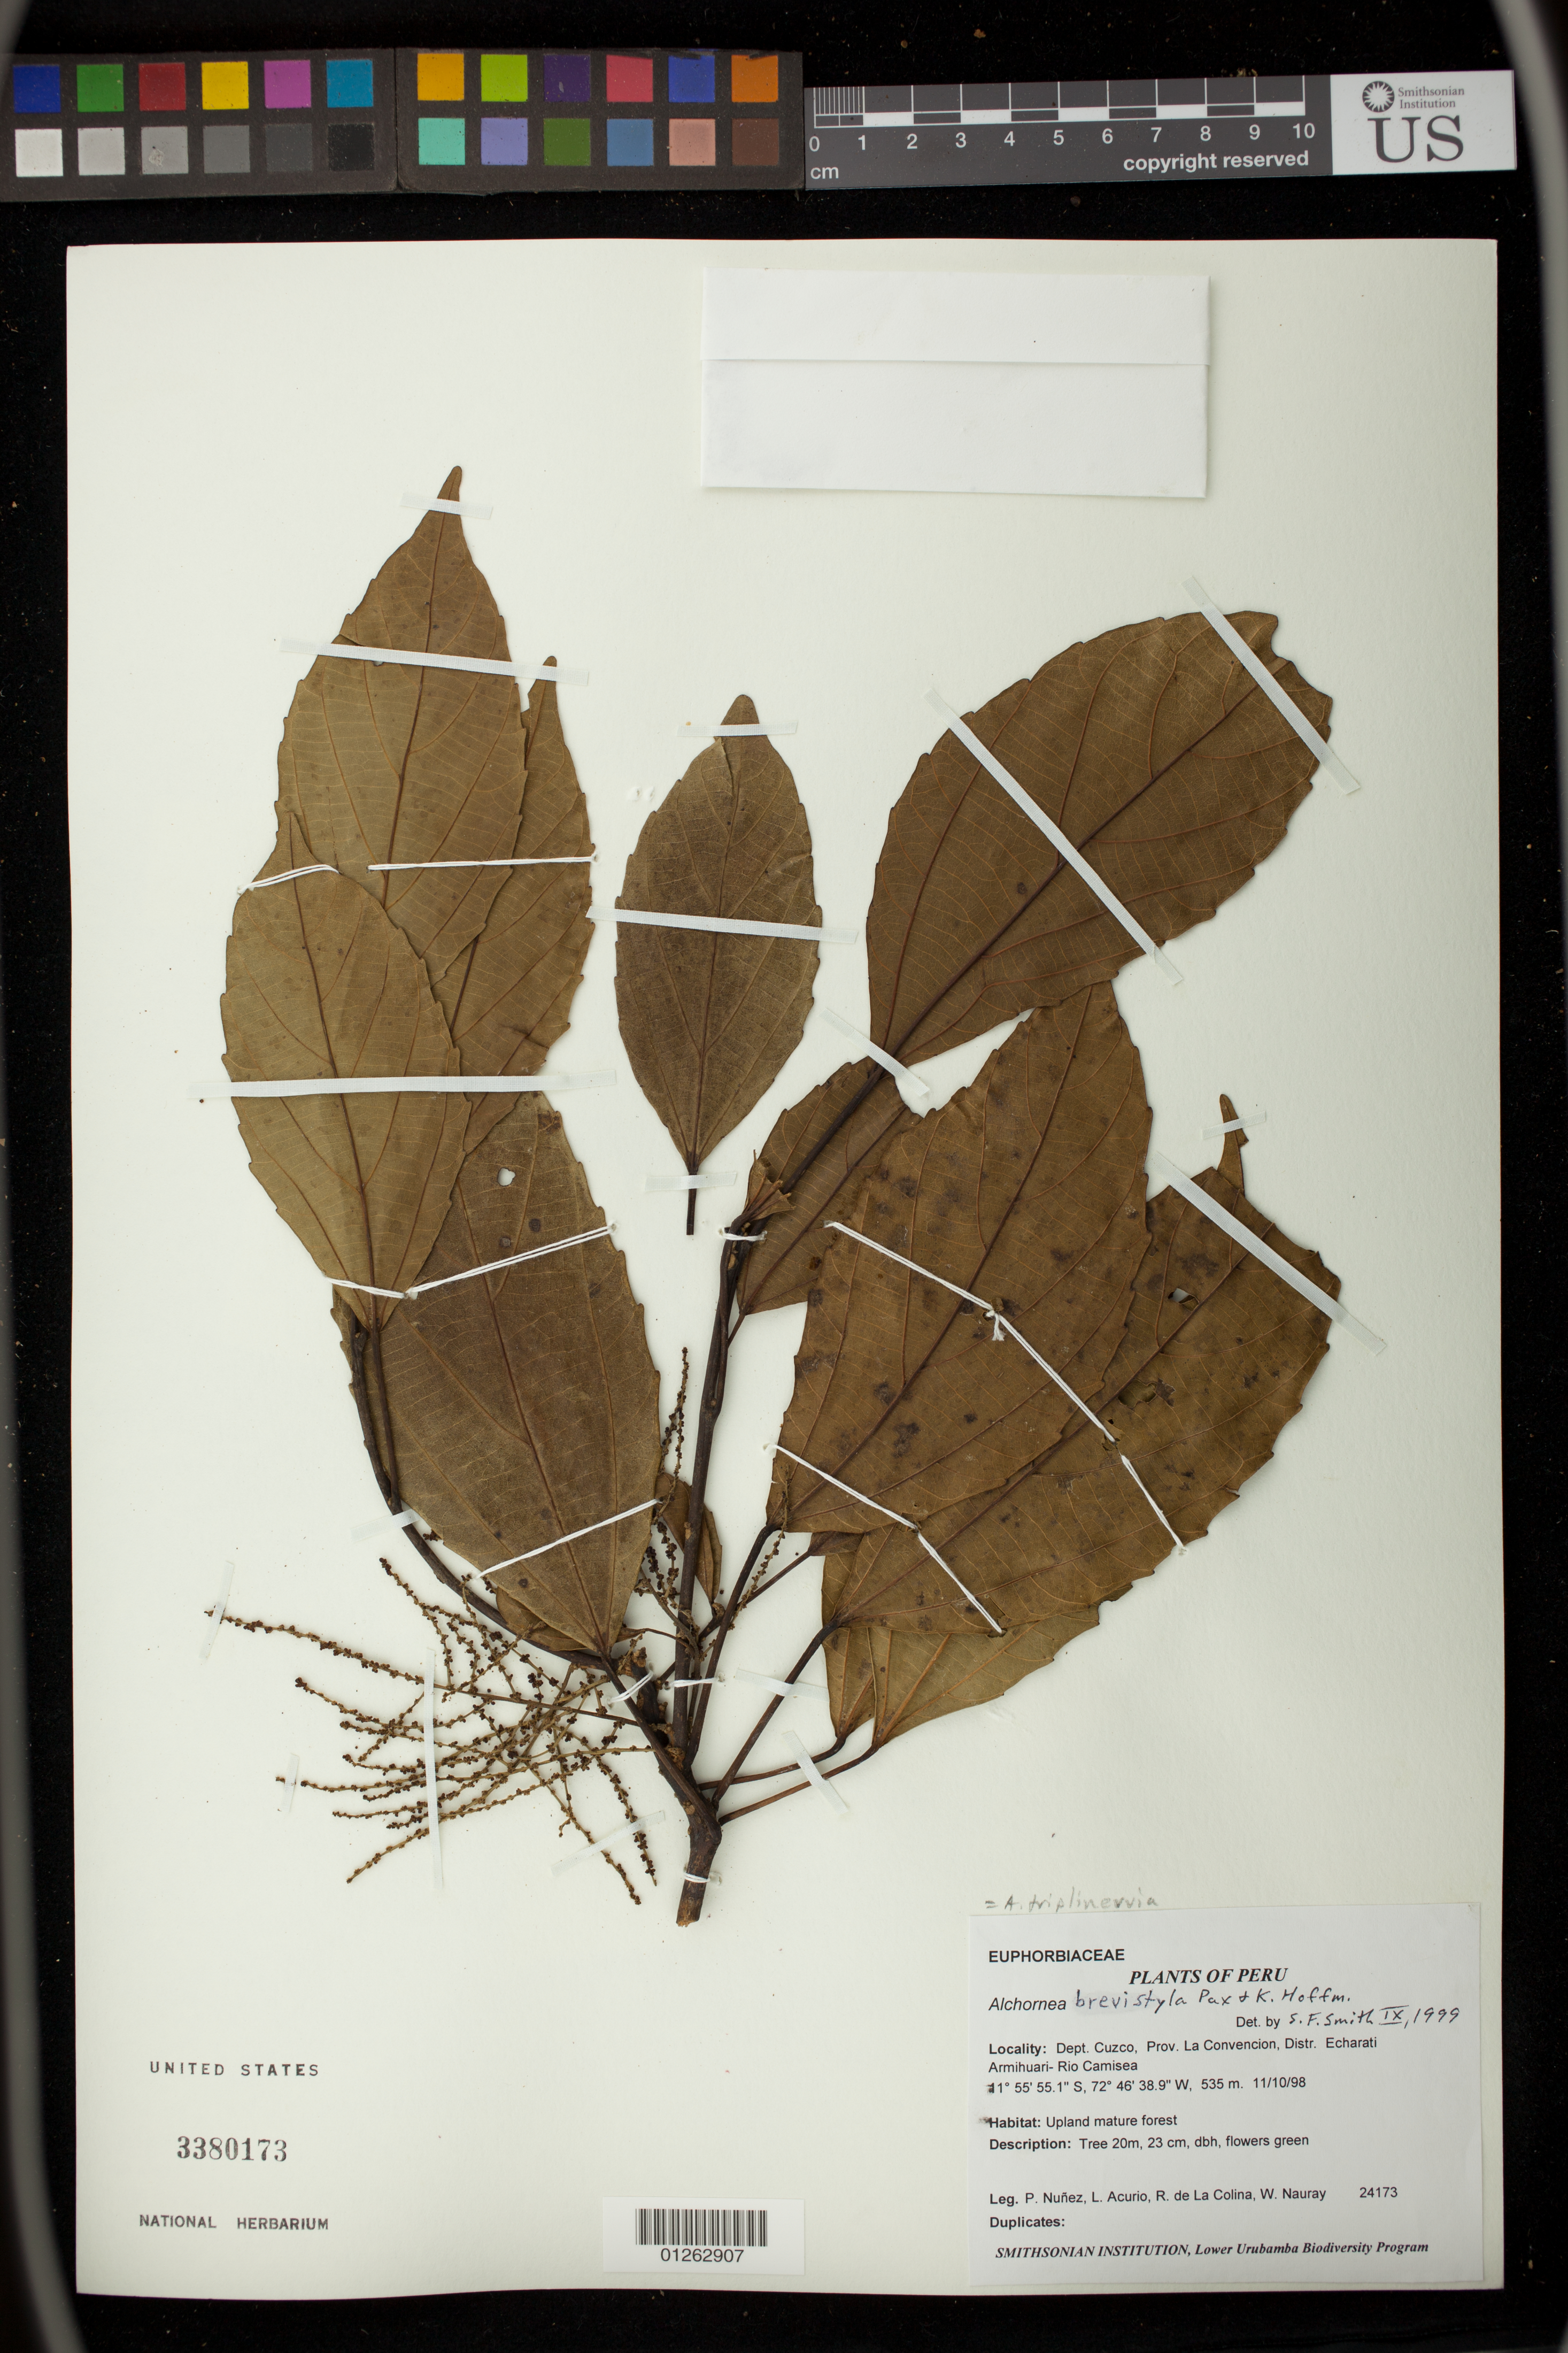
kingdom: Plantae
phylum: Tracheophyta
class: Magnoliopsida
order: Malpighiales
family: Euphorbiaceae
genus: Alchornea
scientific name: Alchornea triplinervia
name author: (Spreng.) Müll. Arg.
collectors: P. Nuñez V., L. Acurio, R. de La Colina & W. Nauray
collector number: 24173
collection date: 1998-10-11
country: Peru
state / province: Cusco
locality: La Convencion, Echarati, Armihuari- Rio Camisea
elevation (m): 535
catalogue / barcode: US 3380173